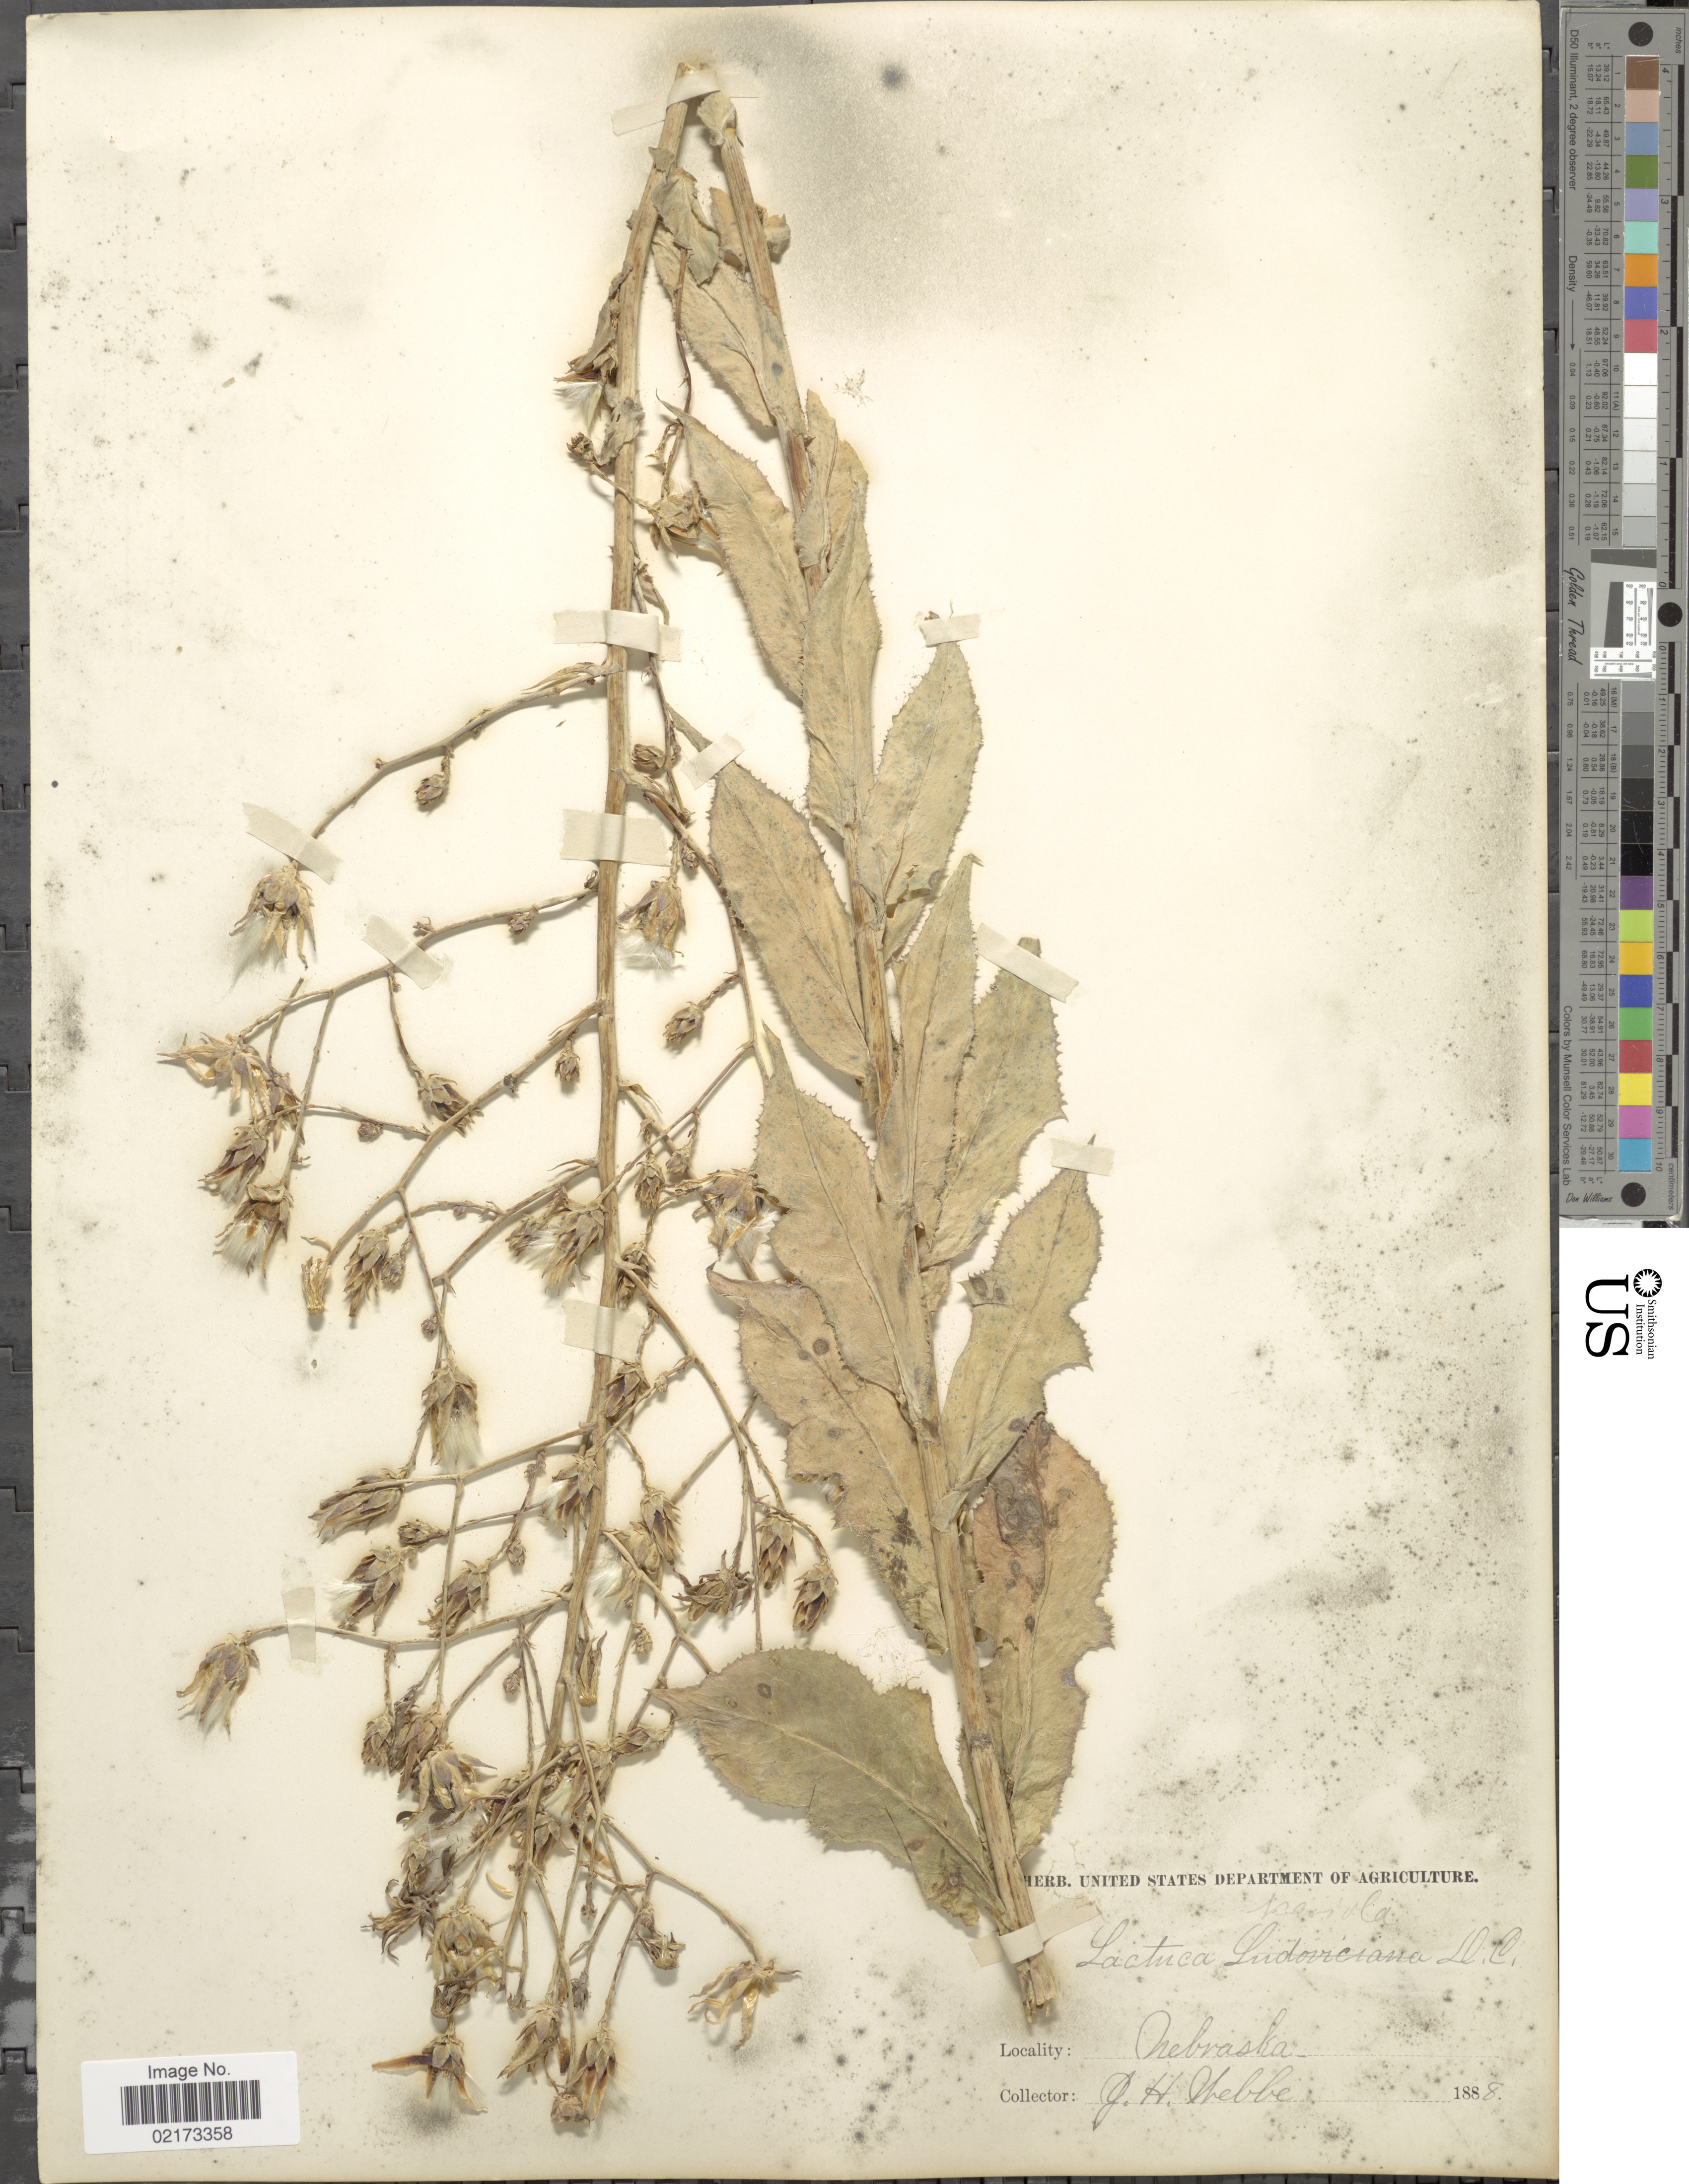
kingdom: Plantae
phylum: Tracheophyta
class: Magnoliopsida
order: Asterales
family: Asteraceae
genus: Lactuca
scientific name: Lactuca ludoviciana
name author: (Nutt.) Riddell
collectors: J. Webbe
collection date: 1888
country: United States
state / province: Nebraska